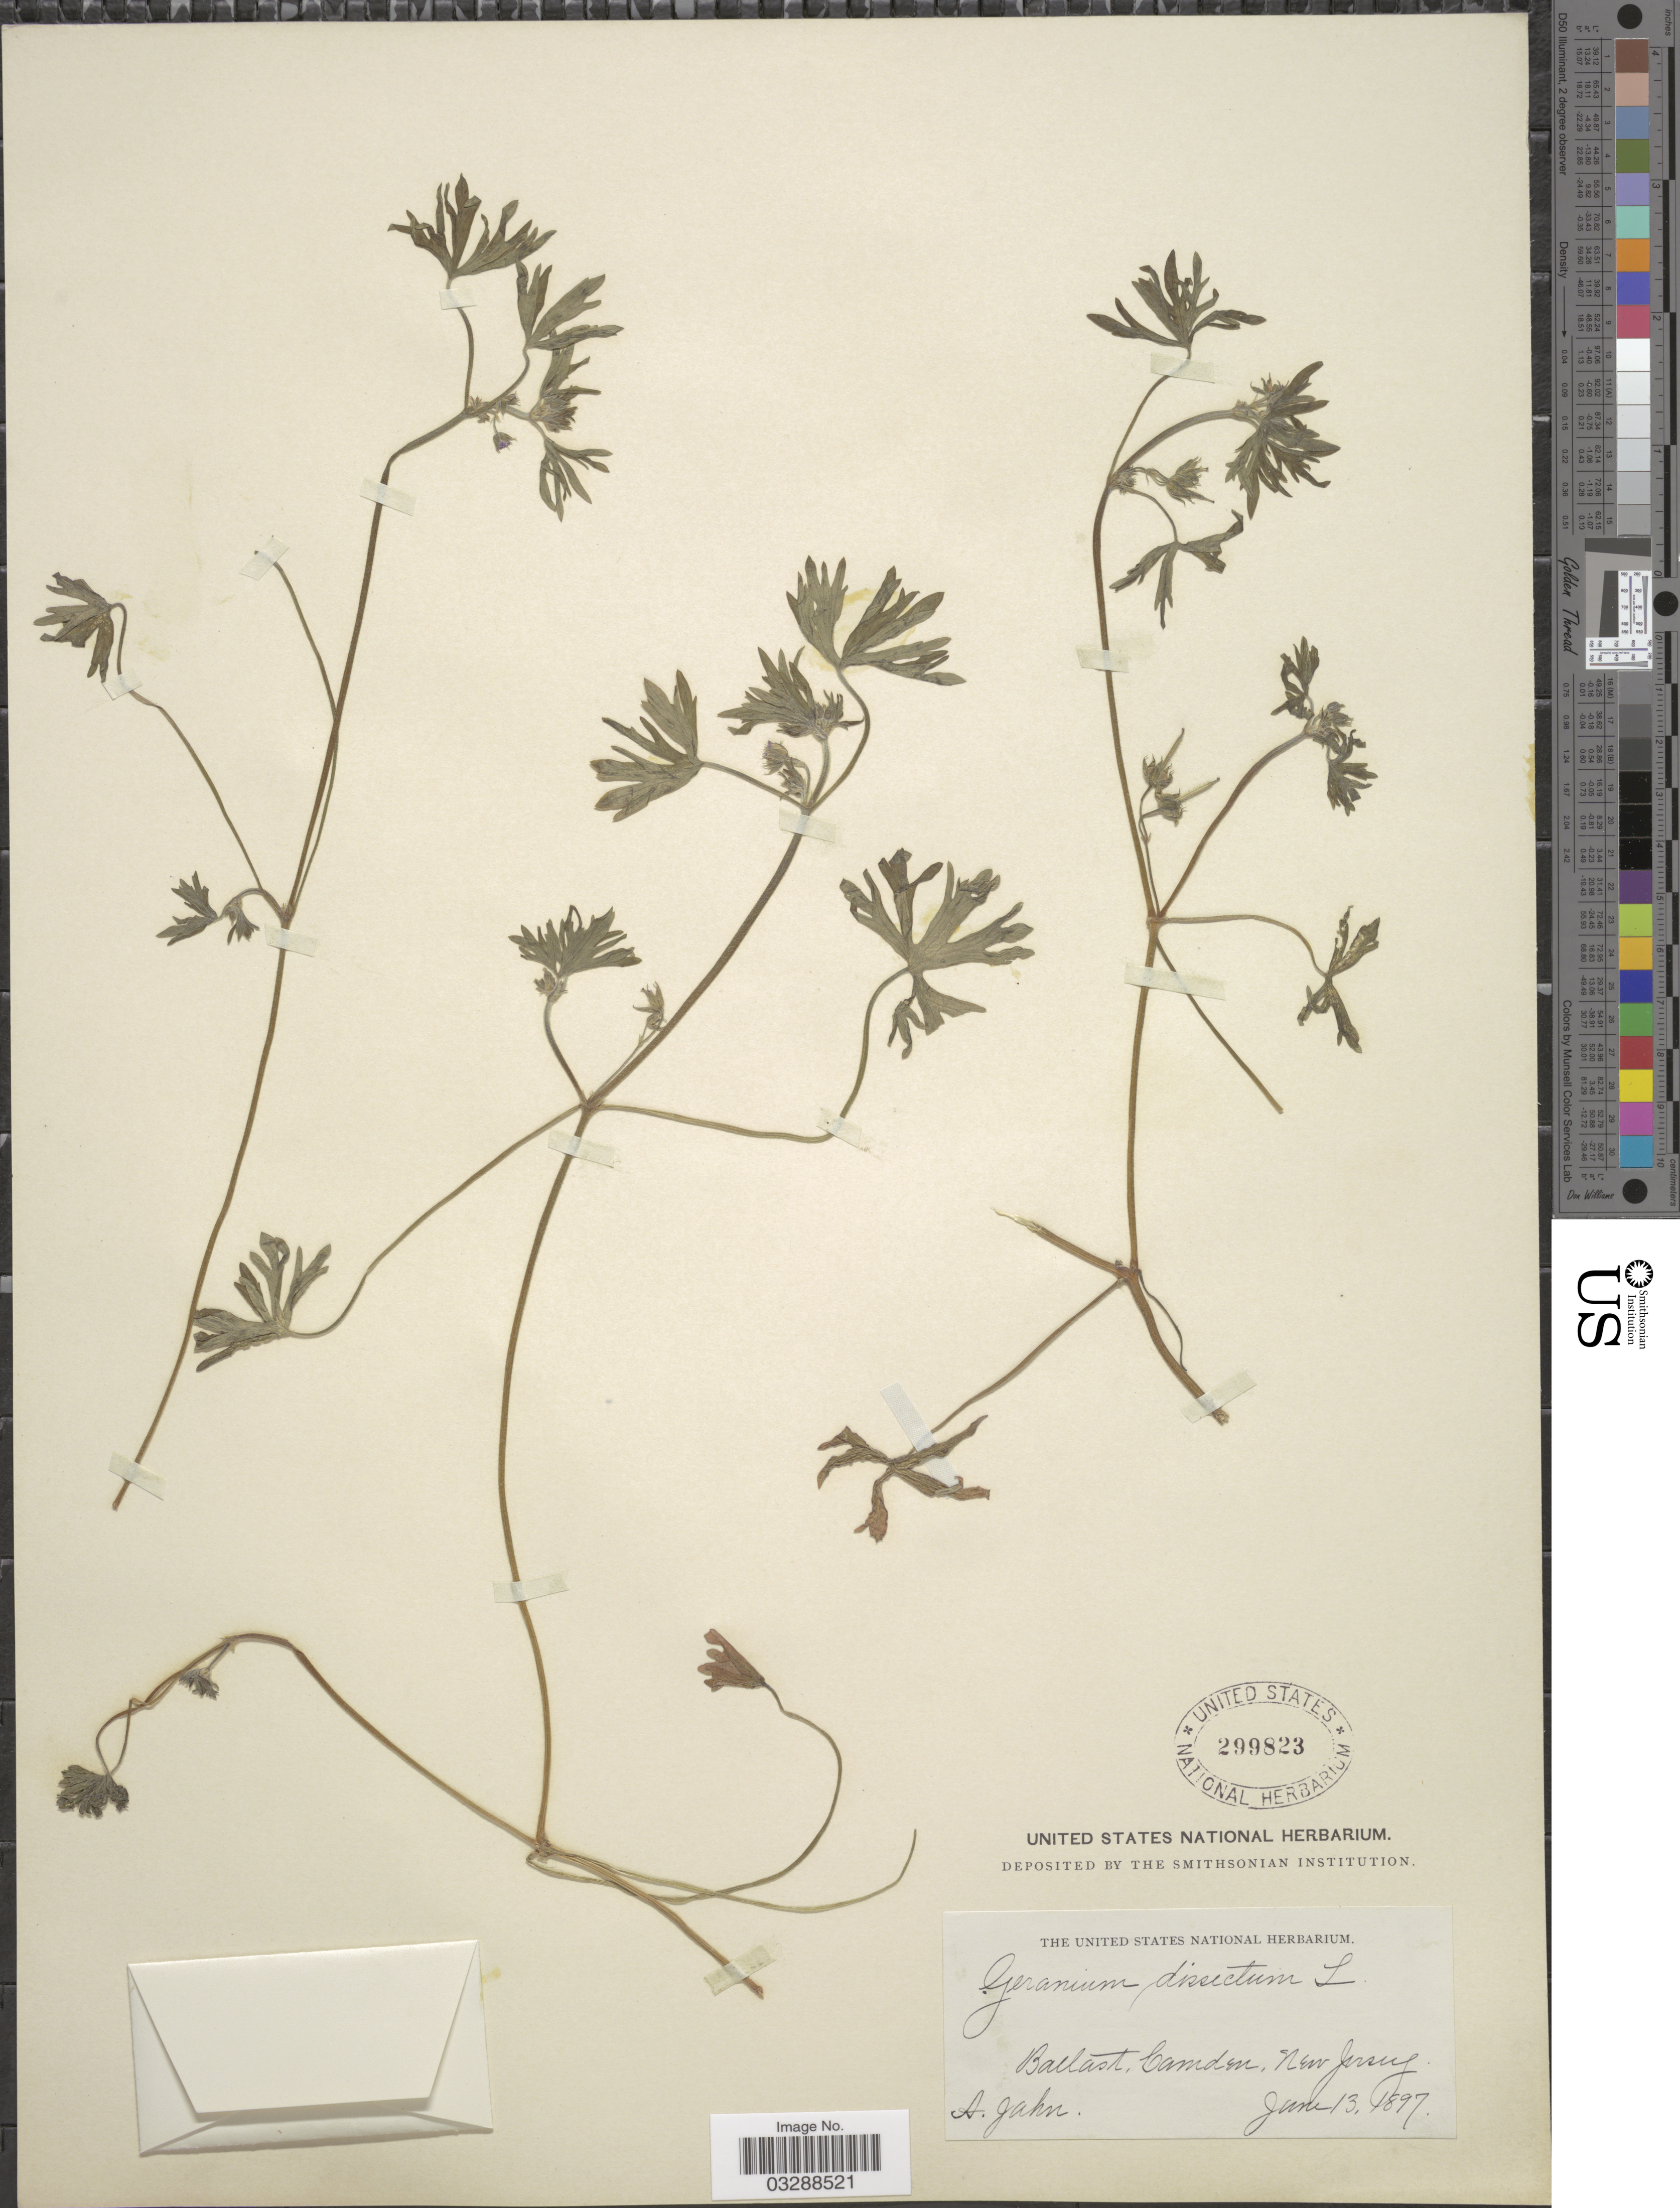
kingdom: Plantae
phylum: Tracheophyta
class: Magnoliopsida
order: Geraniales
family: Geraniaceae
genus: Geranium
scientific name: Geranium dissectum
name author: L.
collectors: A. Jahn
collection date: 1897-06-13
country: United States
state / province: New Jersey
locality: Ballast, Camden.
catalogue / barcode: US 299823